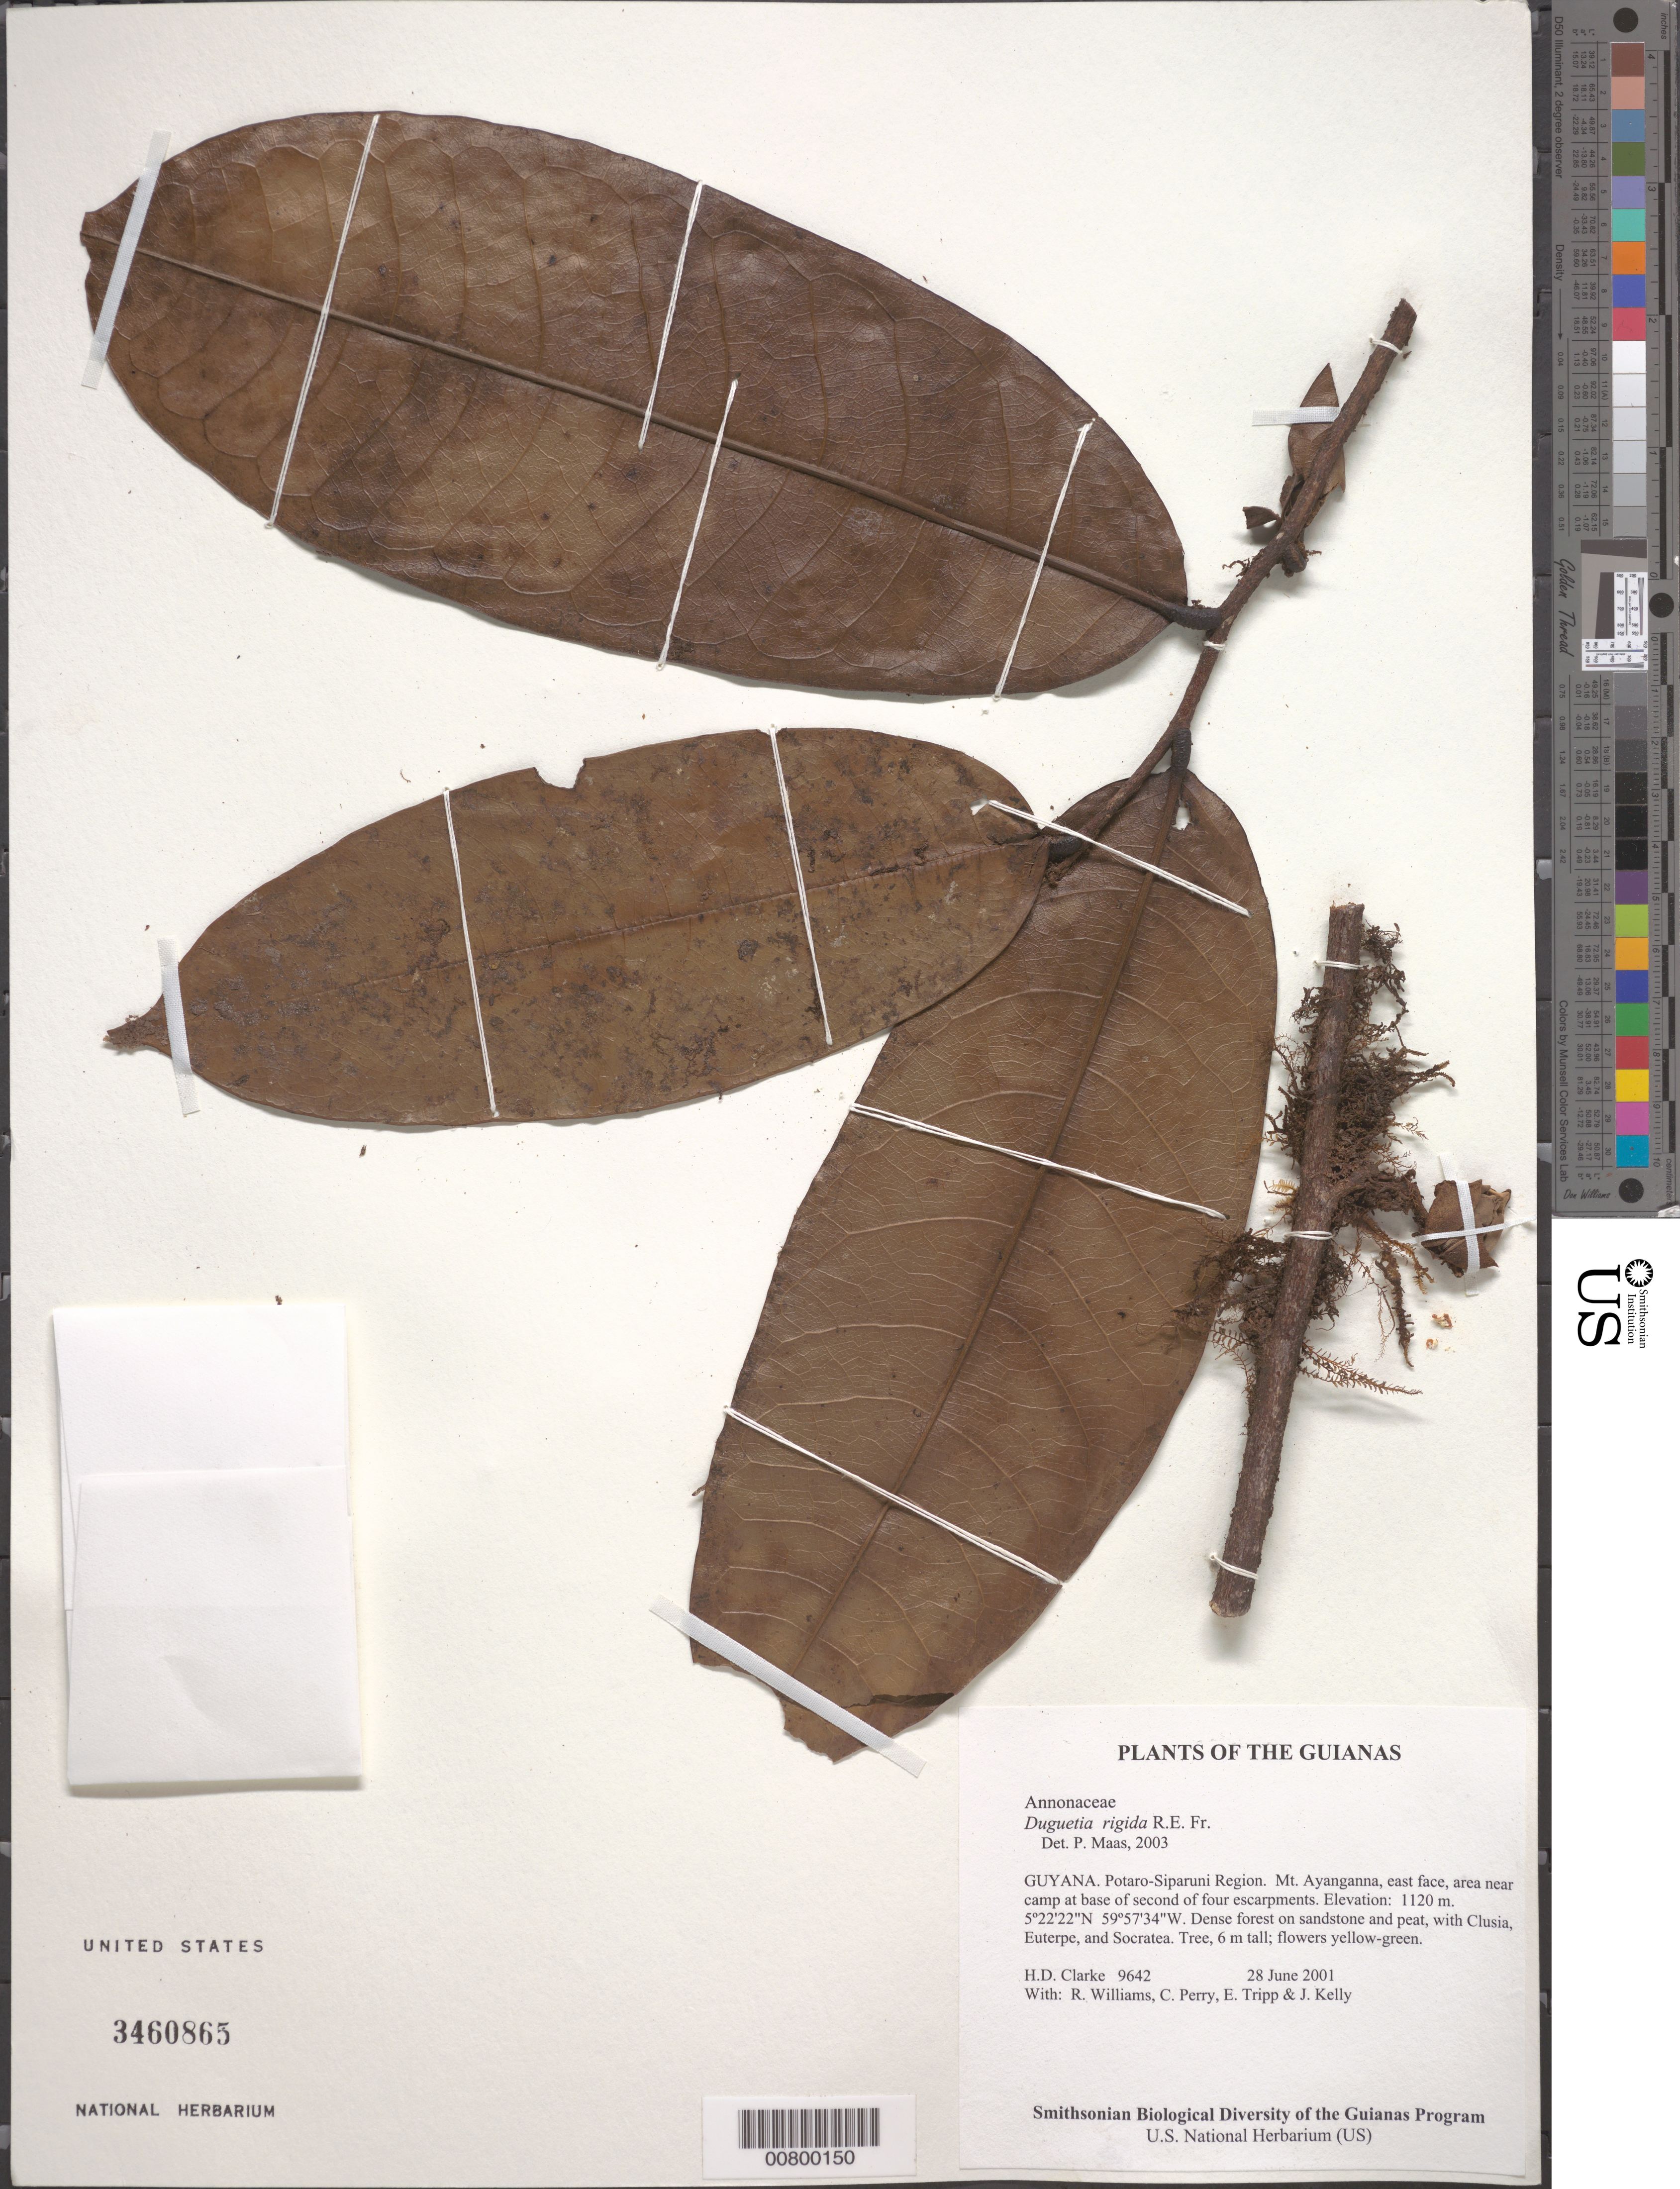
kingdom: Plantae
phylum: Tracheophyta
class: Magnoliopsida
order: Magnoliales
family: Annonaceae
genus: Duguetia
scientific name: Duguetia rigida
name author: R.E. Fr.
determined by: Maas, Paul J. M.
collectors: H. D. Clarke, R. Williams, C. Perry, E. Tripp & J. Kelly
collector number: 9642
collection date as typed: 28 June 2001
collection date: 2001-06-28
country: Guyana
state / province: Potaro-Siparuni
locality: Mt. Ayanganna, east face, area near camp at base of second of four escarpments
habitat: Dense forest on sandstone and peat, with Clusia, Euterpe, and Socratea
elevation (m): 1120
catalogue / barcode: US 3460865